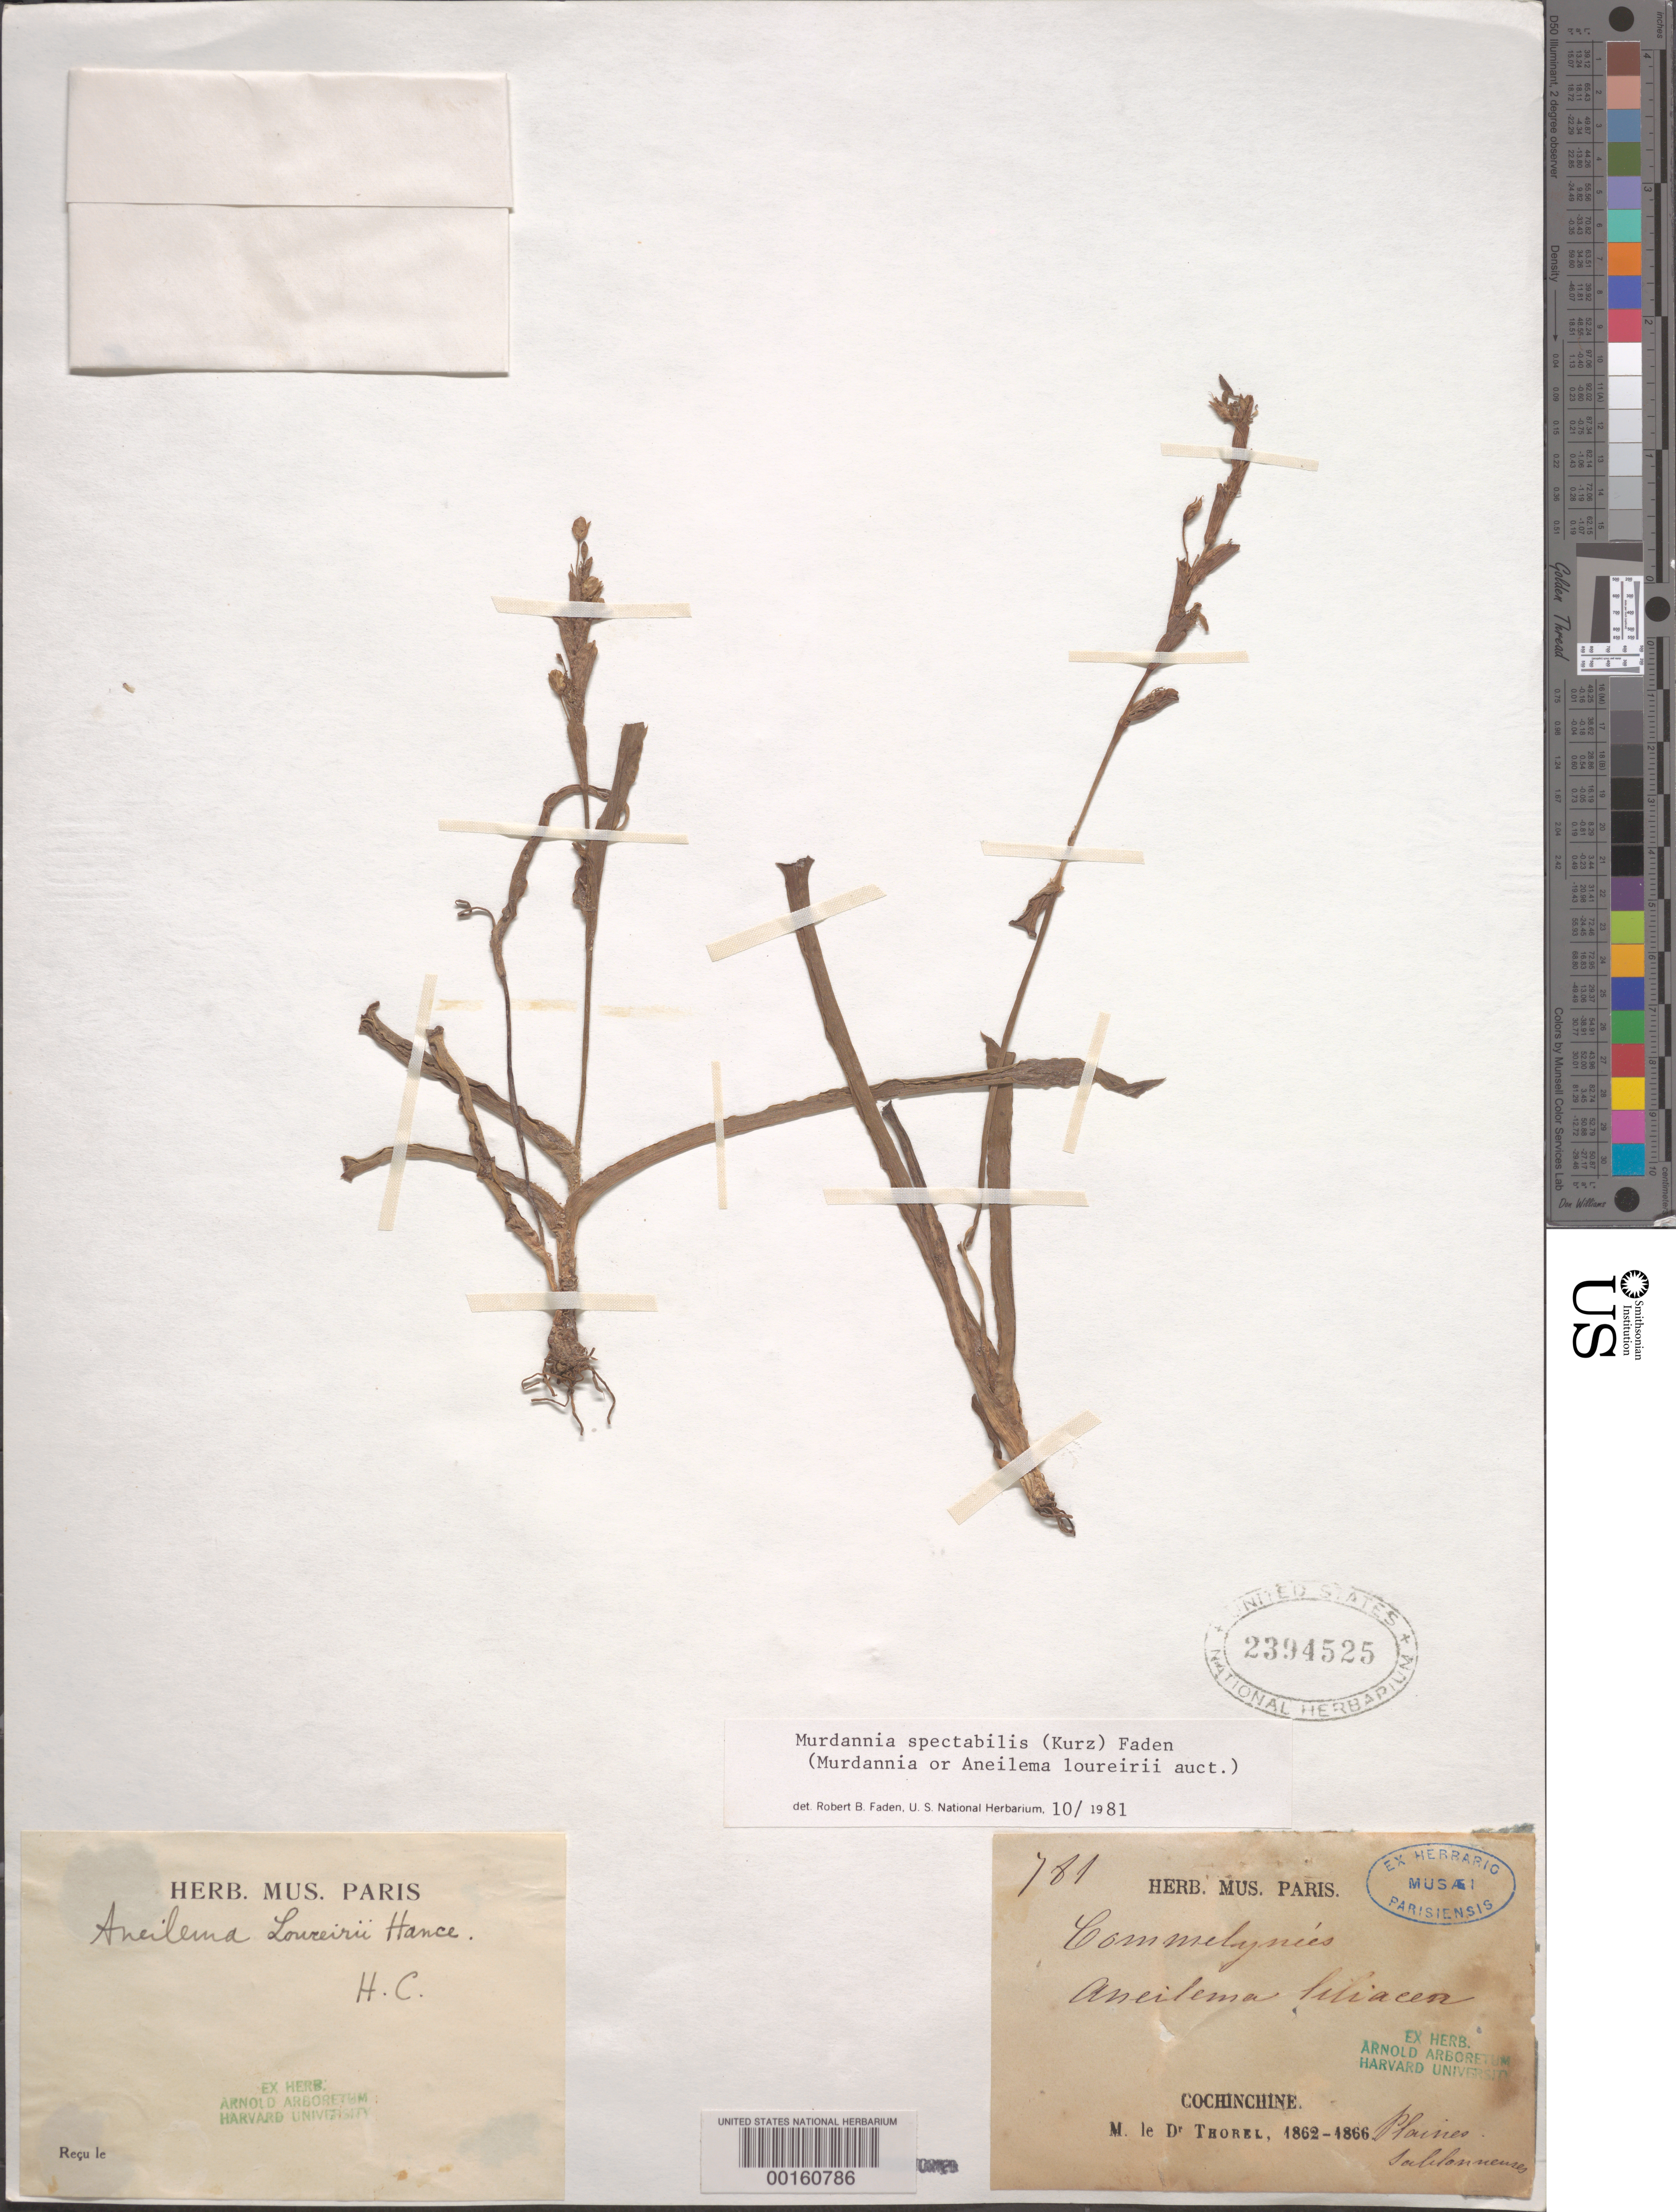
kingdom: Plantae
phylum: Tracheophyta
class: Liliopsida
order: Commelinales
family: Commelinaceae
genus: Murdannia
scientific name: Murdannia spectabilis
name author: (Kurz) Faden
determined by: Faden, Robert B., (US), Smithsonian Institution - National Museum of Natural History (UNITED STATES)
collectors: C. Thorel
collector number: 1442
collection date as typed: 1862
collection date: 1862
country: Vietnam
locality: S vietnam; near saigon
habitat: Plaines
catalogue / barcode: US 2394525